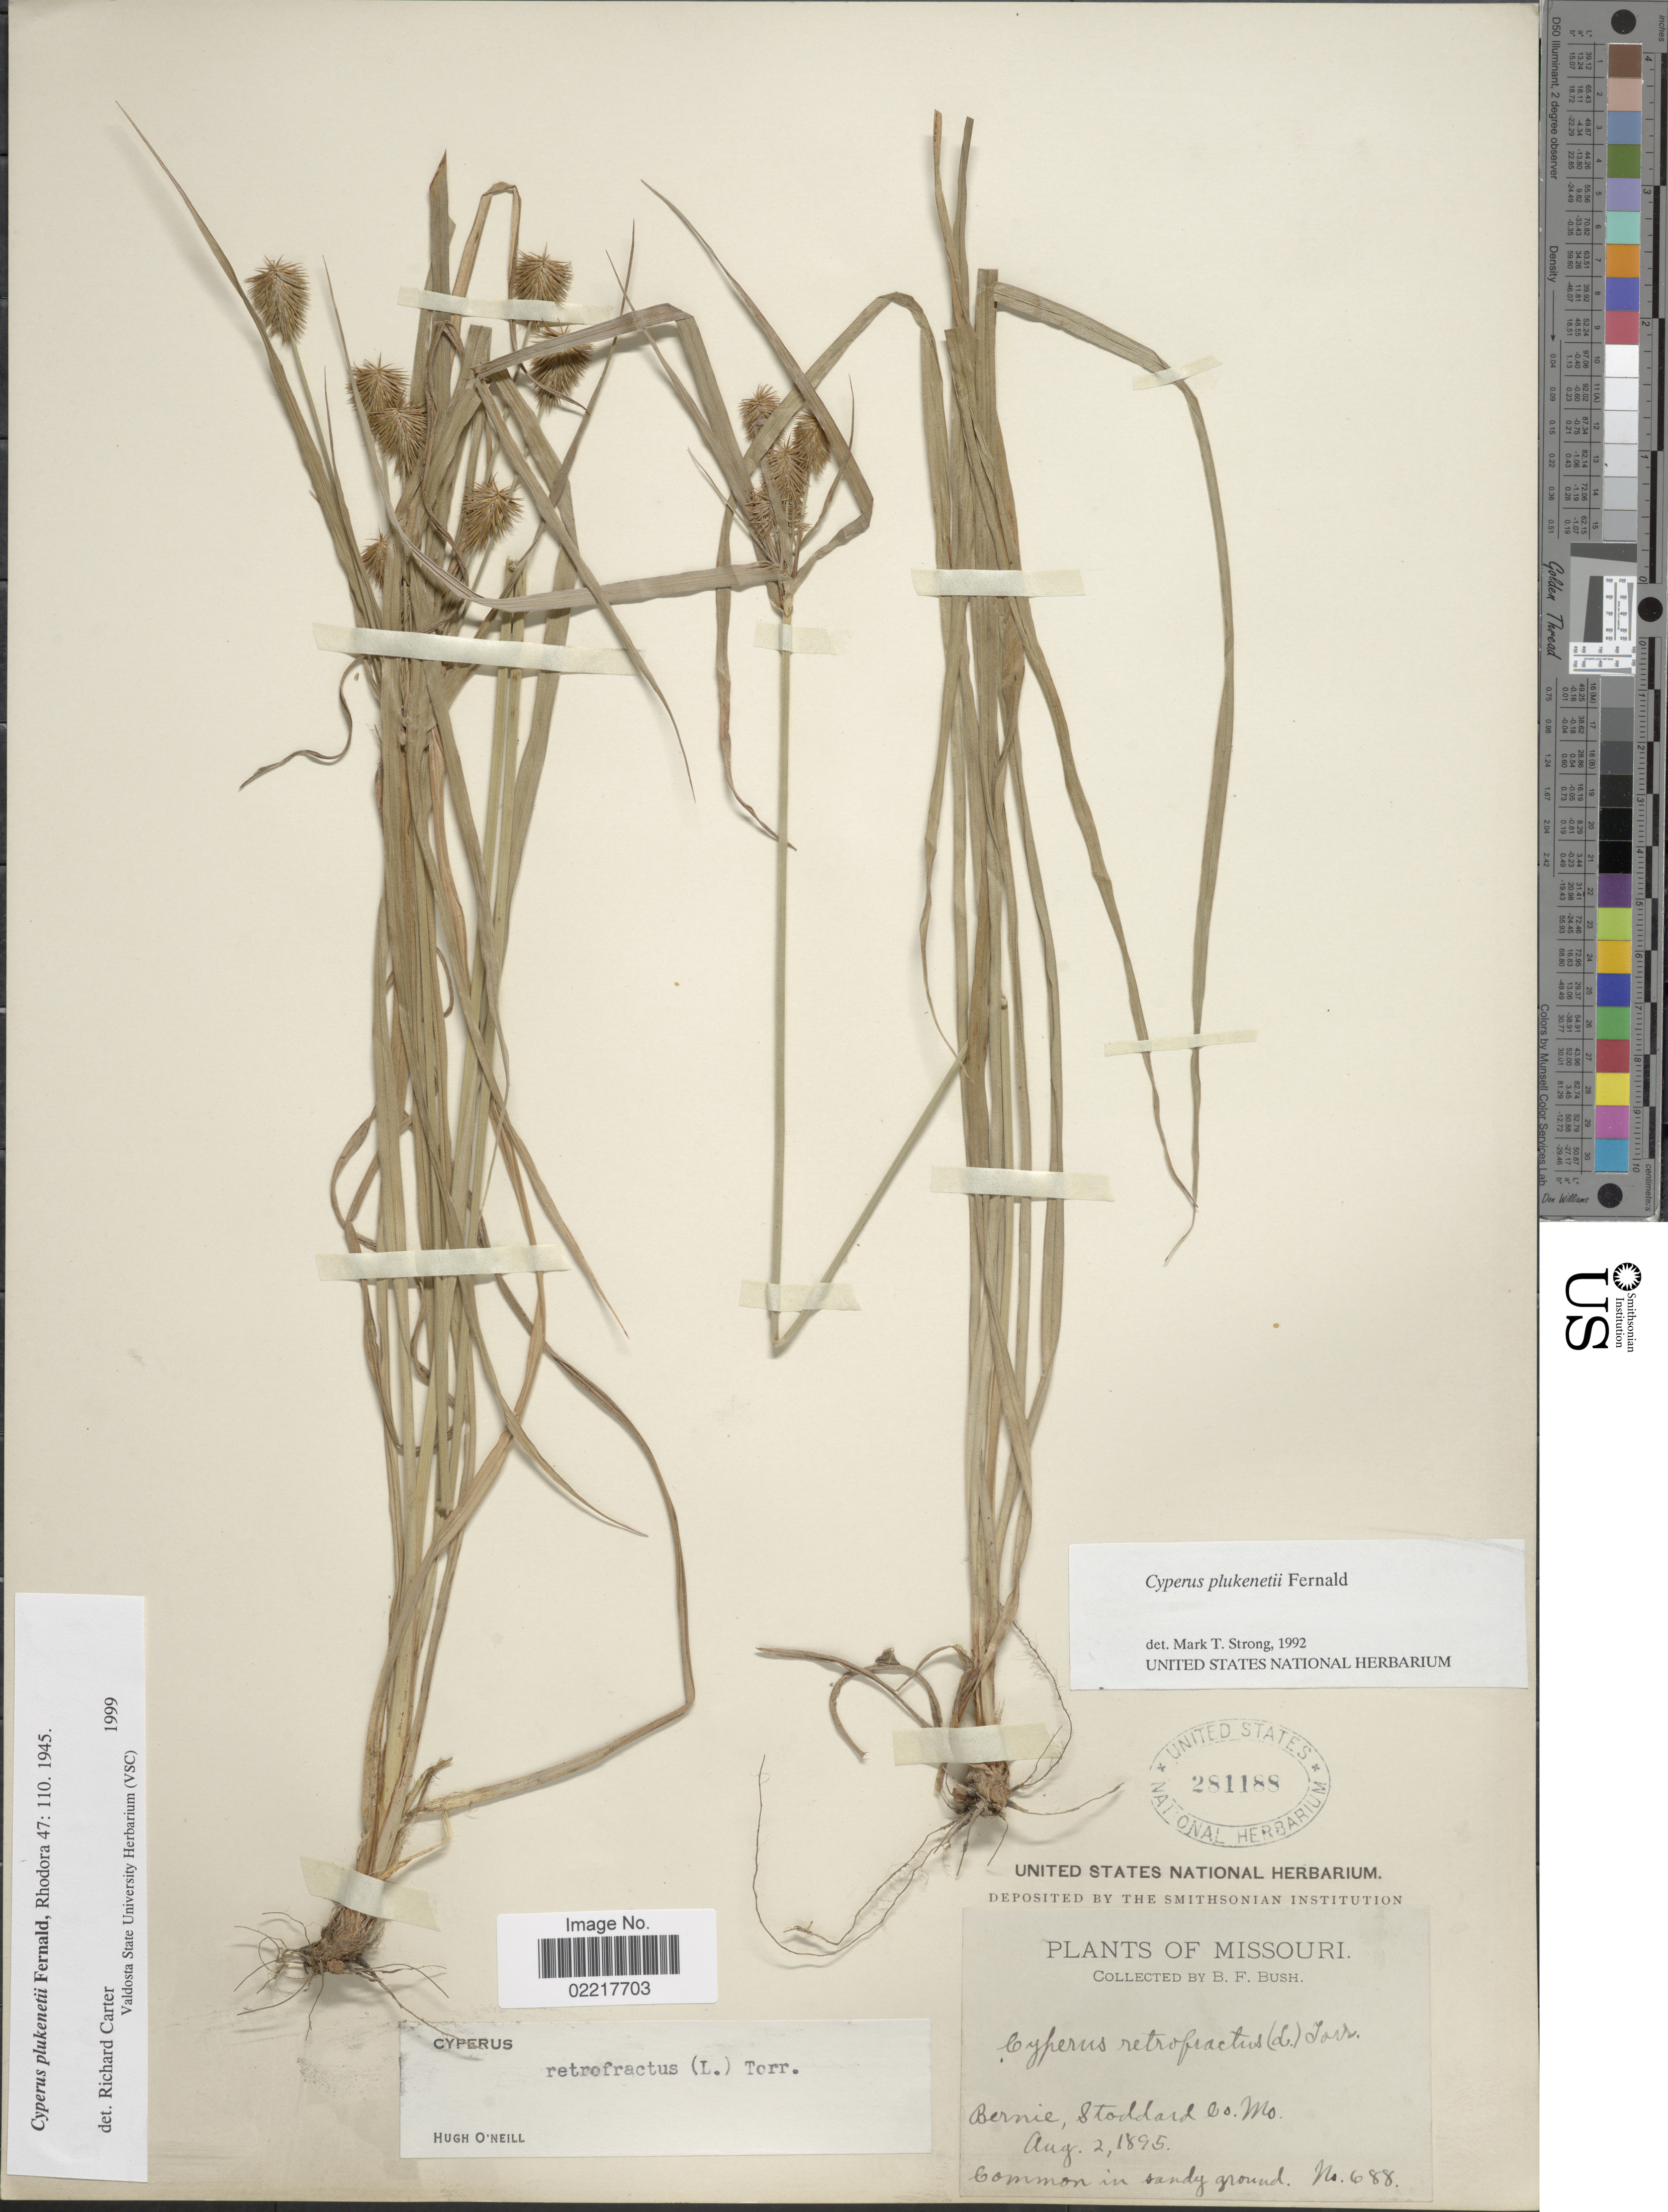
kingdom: Plantae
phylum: Tracheophyta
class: Liliopsida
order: Poales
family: Cyperaceae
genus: Cyperus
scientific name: Cyperus plukenetii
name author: Fernald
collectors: B. F. Bush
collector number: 688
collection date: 1895-08-02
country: United States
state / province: Missouri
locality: Bernie Stoddard Co. Mo.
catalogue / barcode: US 281188